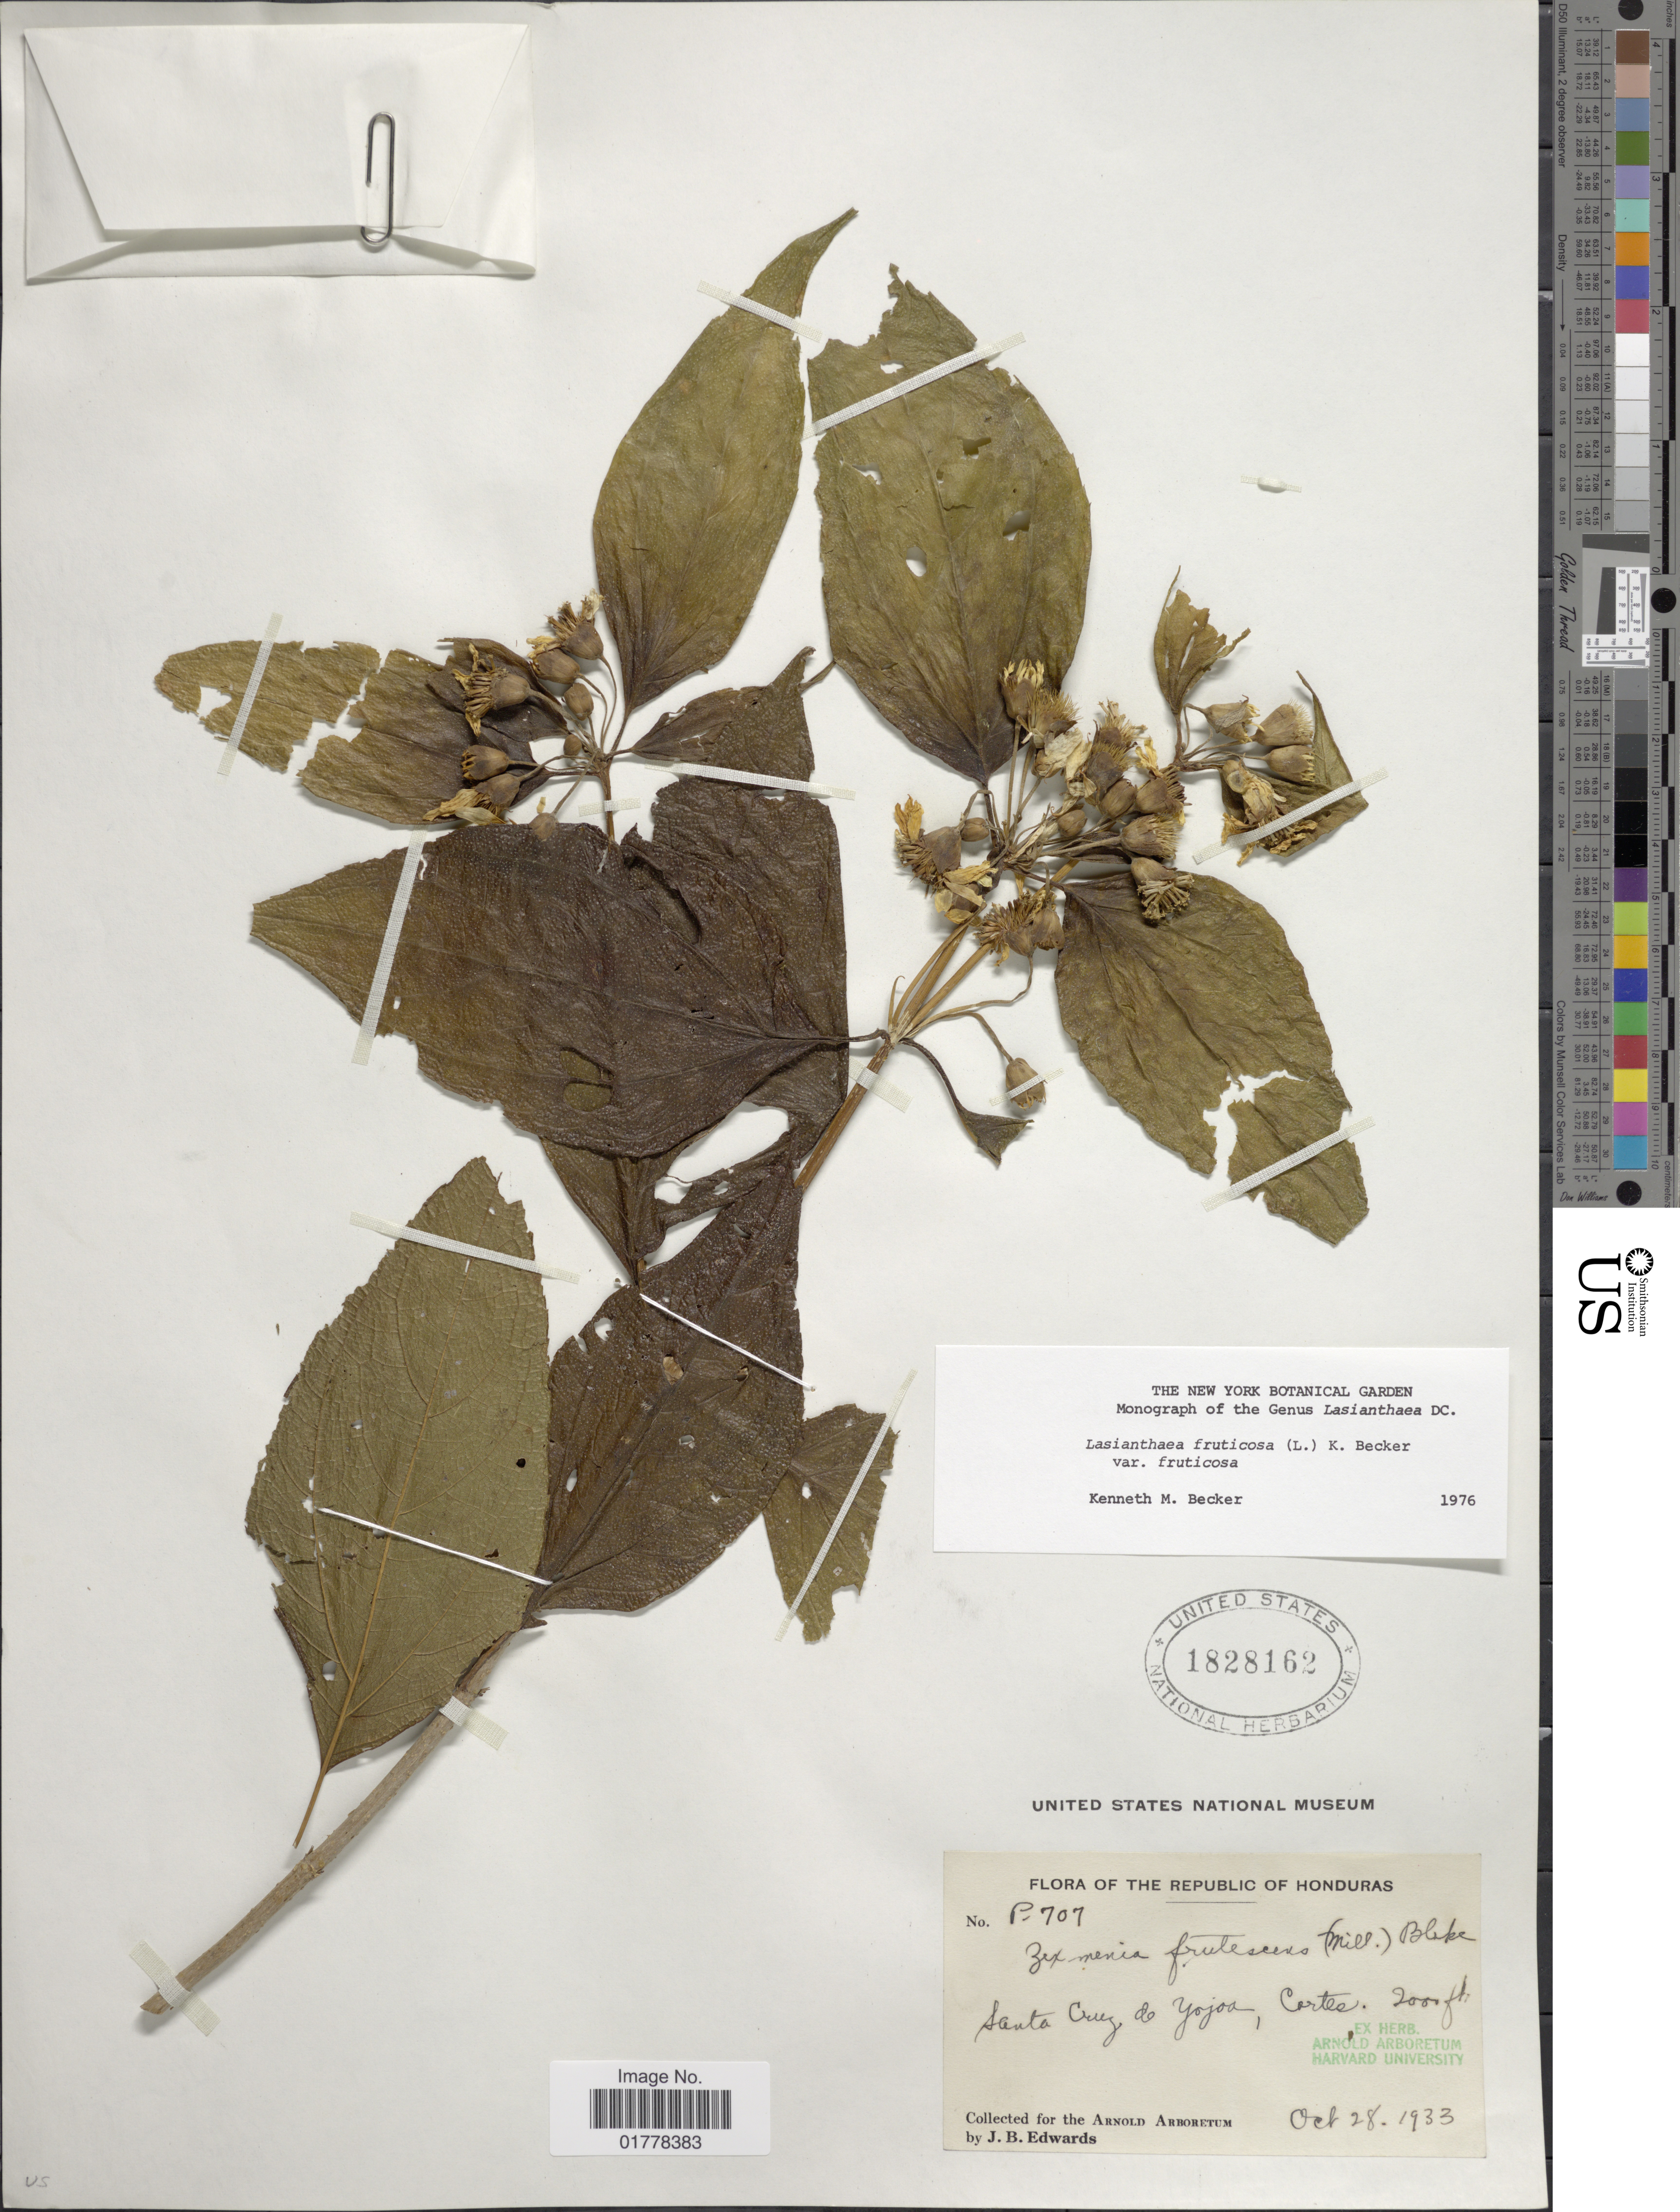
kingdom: Plantae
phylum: Tracheophyta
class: Magnoliopsida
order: Asterales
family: Asteraceae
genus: Lasianthaea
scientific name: Lasianthaea fruticosa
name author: (L.) K.M. Becker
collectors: J. B. Edwards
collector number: P707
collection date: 1933-10-28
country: Honduras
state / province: Cortés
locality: Republic of Honduras. Santa Cruz de Yojoa, Cortes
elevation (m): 610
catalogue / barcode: US 1828162